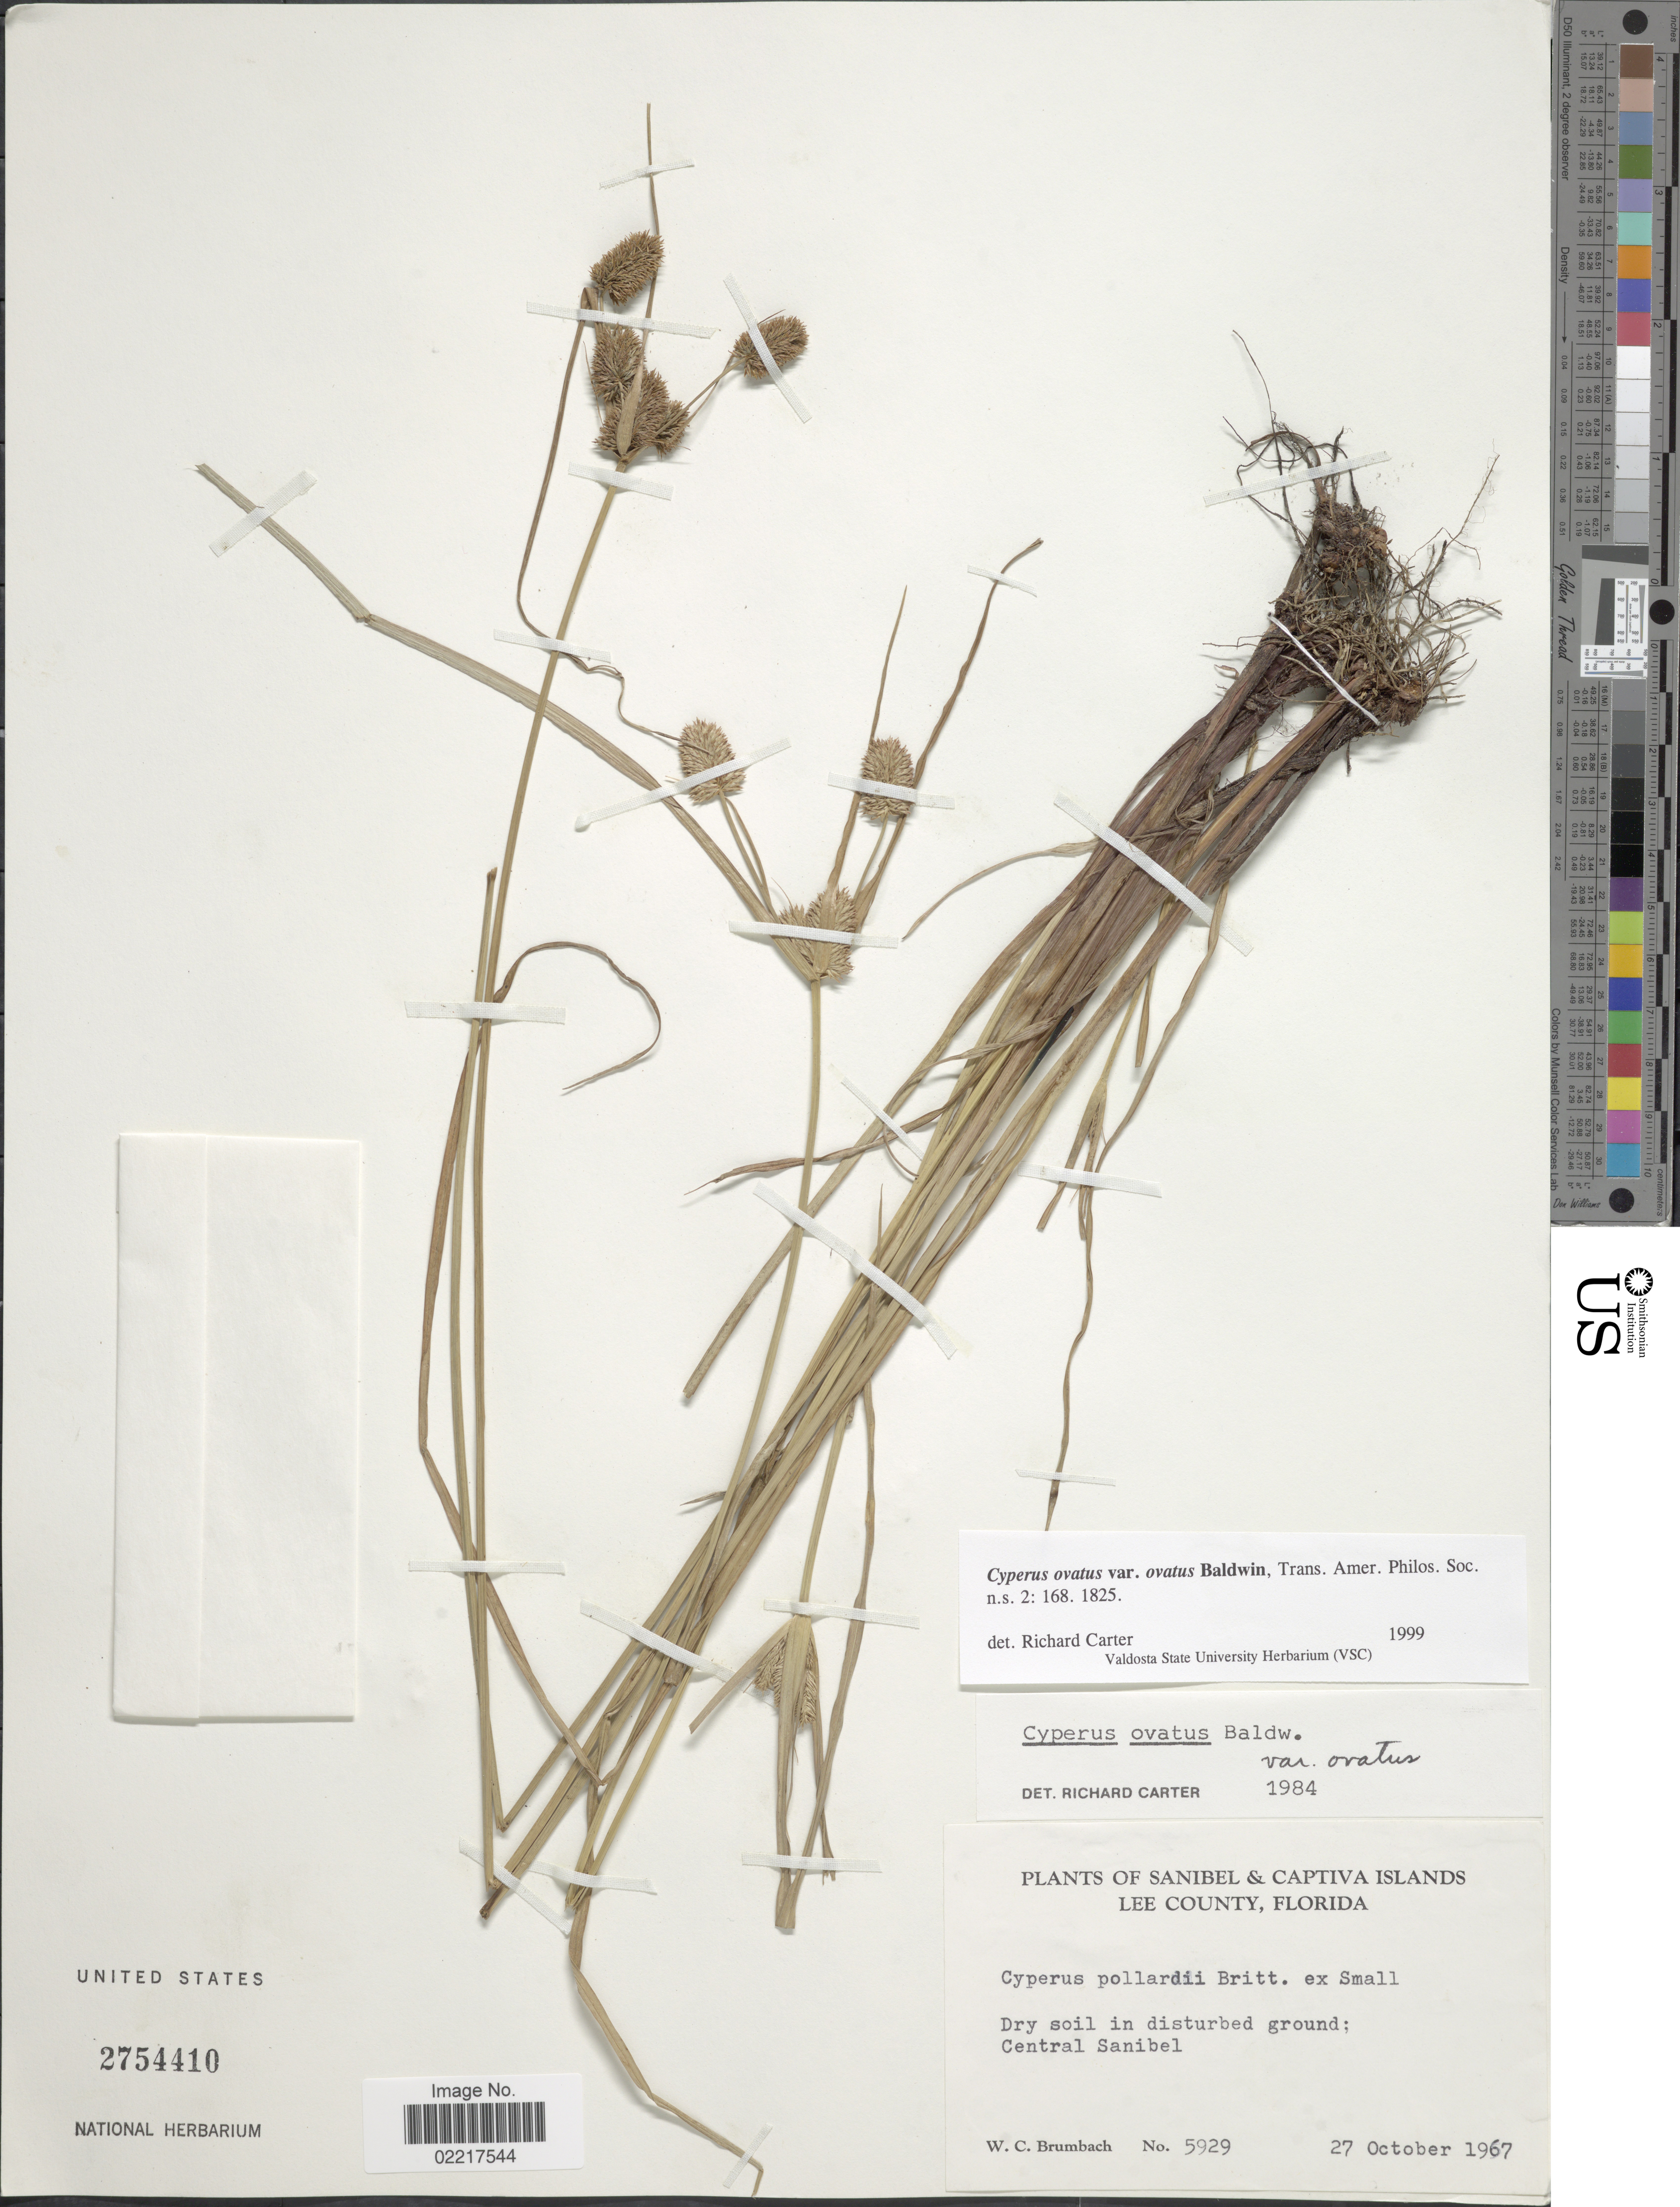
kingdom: Plantae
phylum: Tracheophyta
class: Liliopsida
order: Poales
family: Cyperaceae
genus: Cyperus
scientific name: Cyperus ovatus var. ovatus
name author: Baldwin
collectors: W. C. Brumbach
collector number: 5929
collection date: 1967-10-27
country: United States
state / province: Florida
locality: Sanibel & Captiva Islands, Lee County, Dry soil in diturbed ground; Central Sanibel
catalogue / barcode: US 2754410